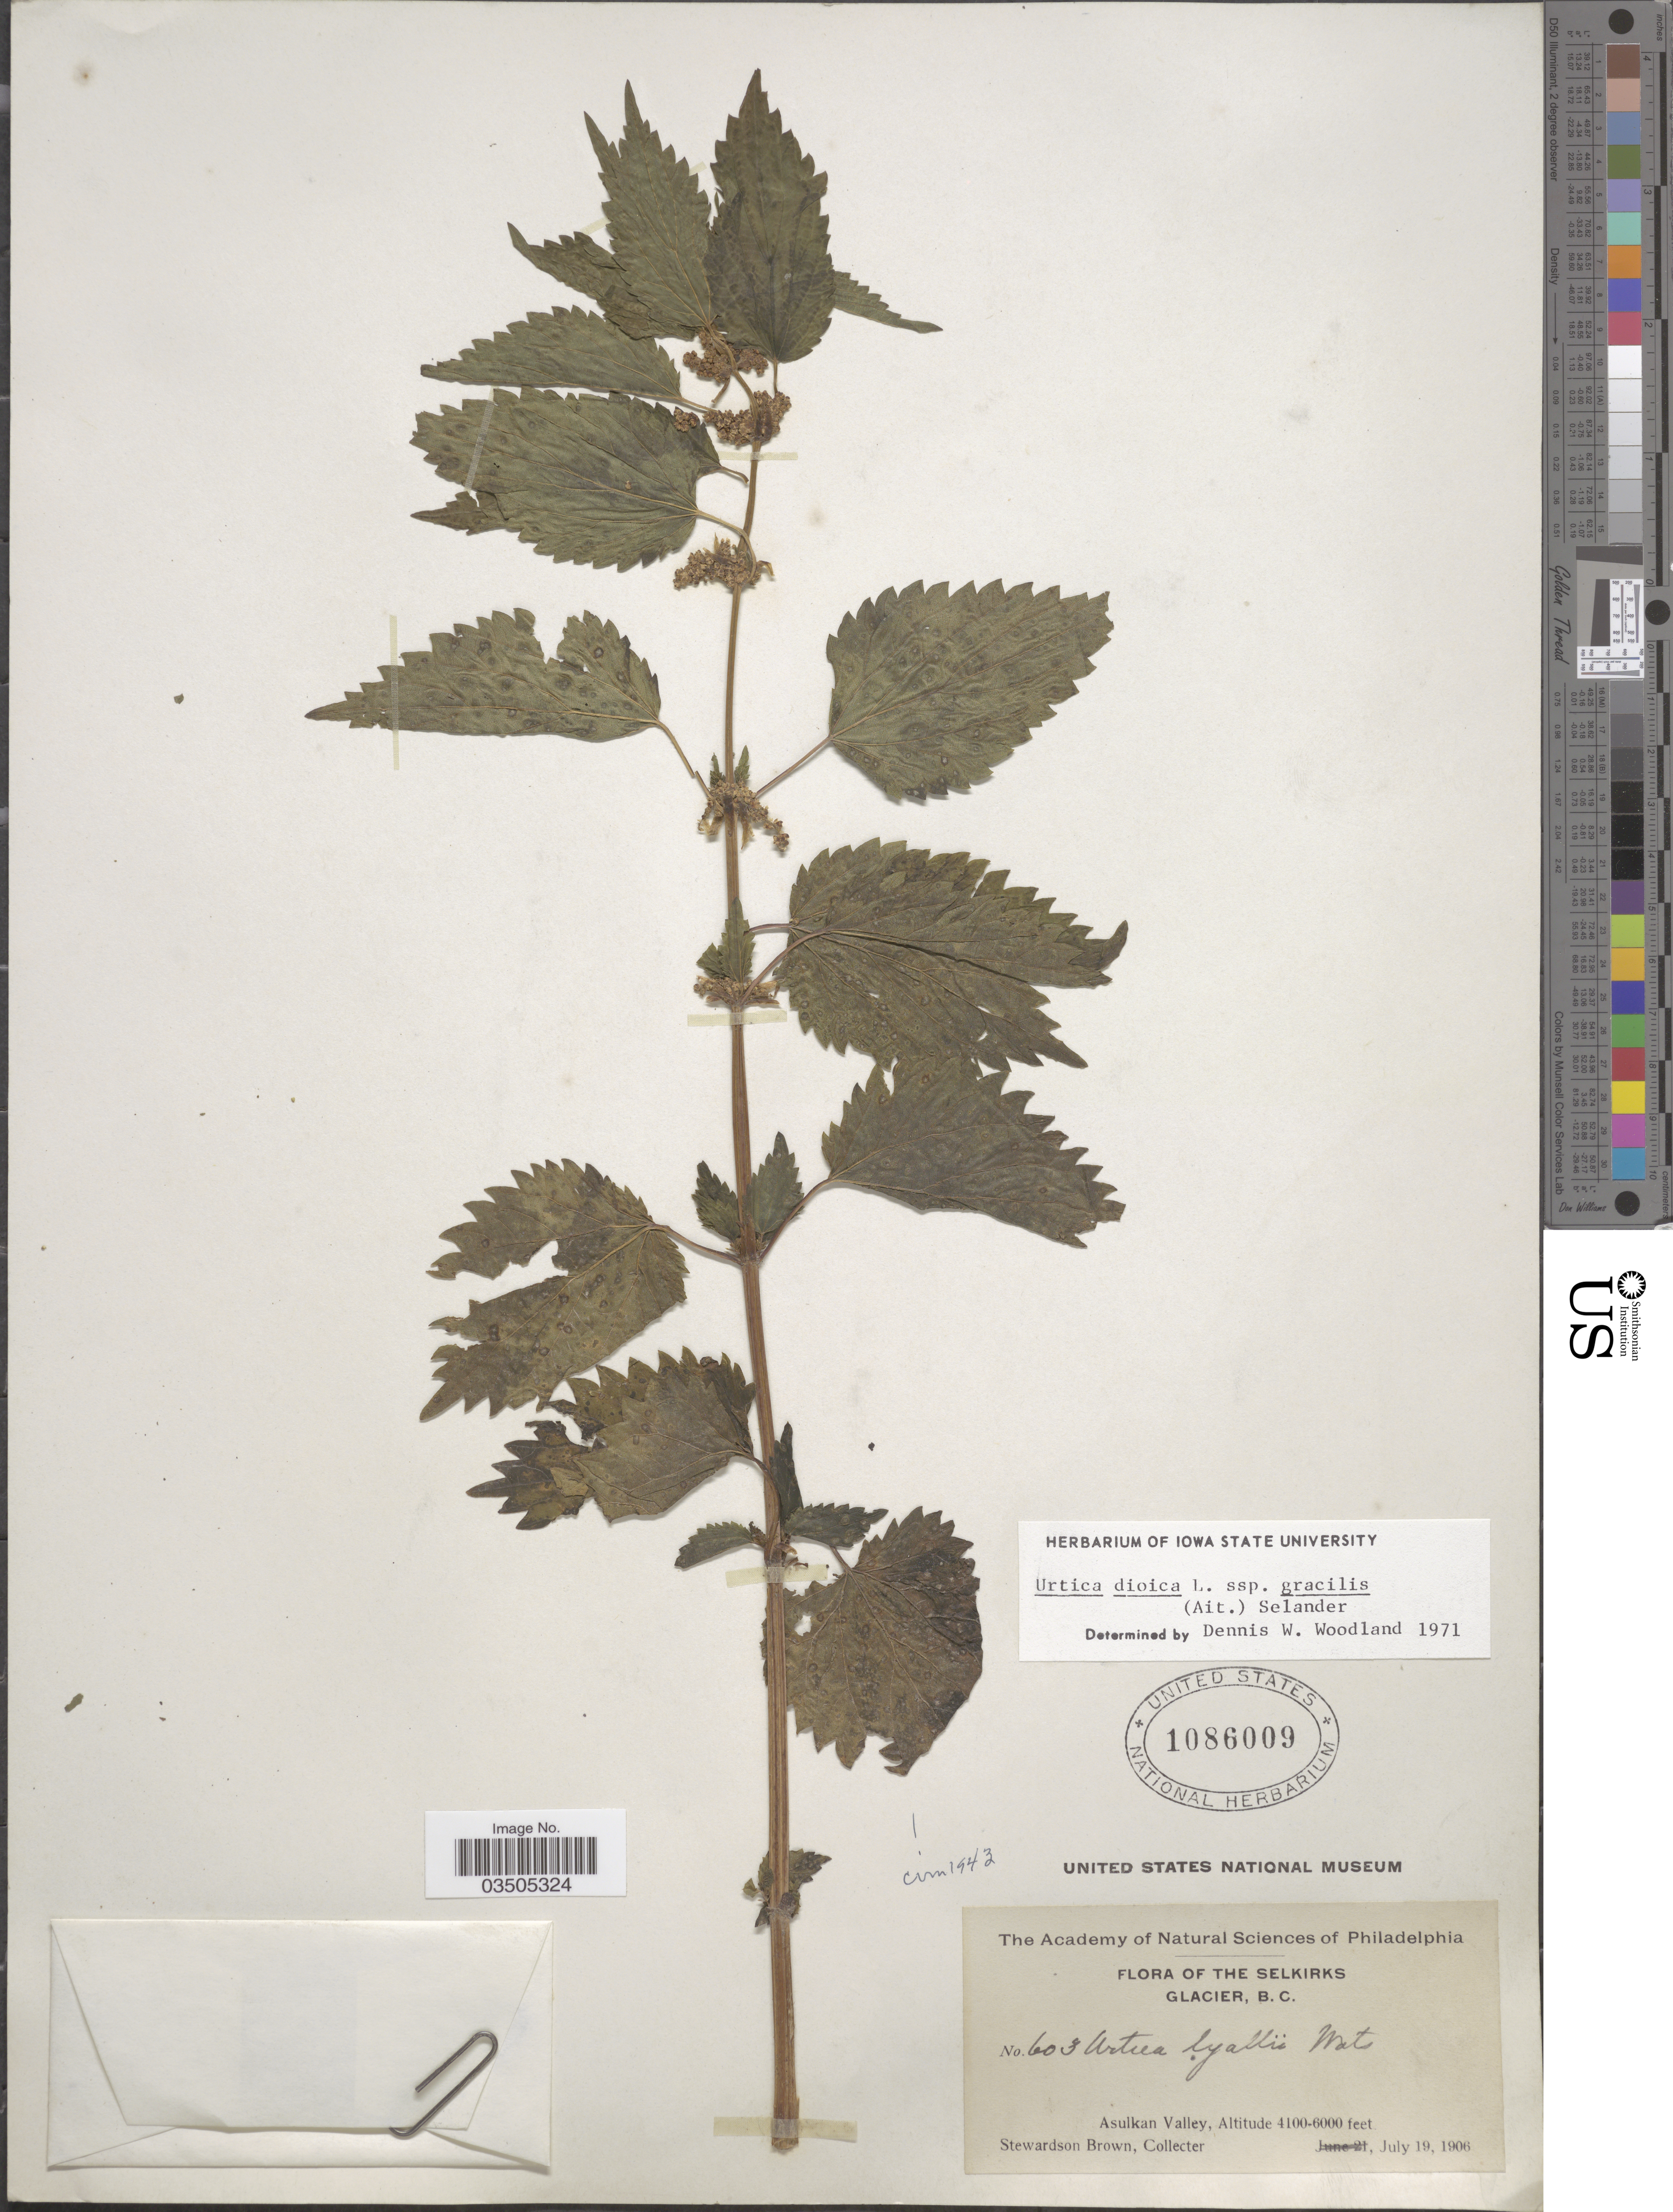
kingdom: Plantae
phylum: Tracheophyta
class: Magnoliopsida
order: Rosales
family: Urticaceae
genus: Urtica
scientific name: Urtica dioica subsp. gracilis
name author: L.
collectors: S. Brown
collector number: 603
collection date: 1906-07-19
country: Canada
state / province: British Columbia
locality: The Selkirks Glacier. Asulkan Valley.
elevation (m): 1250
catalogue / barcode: US 1086009